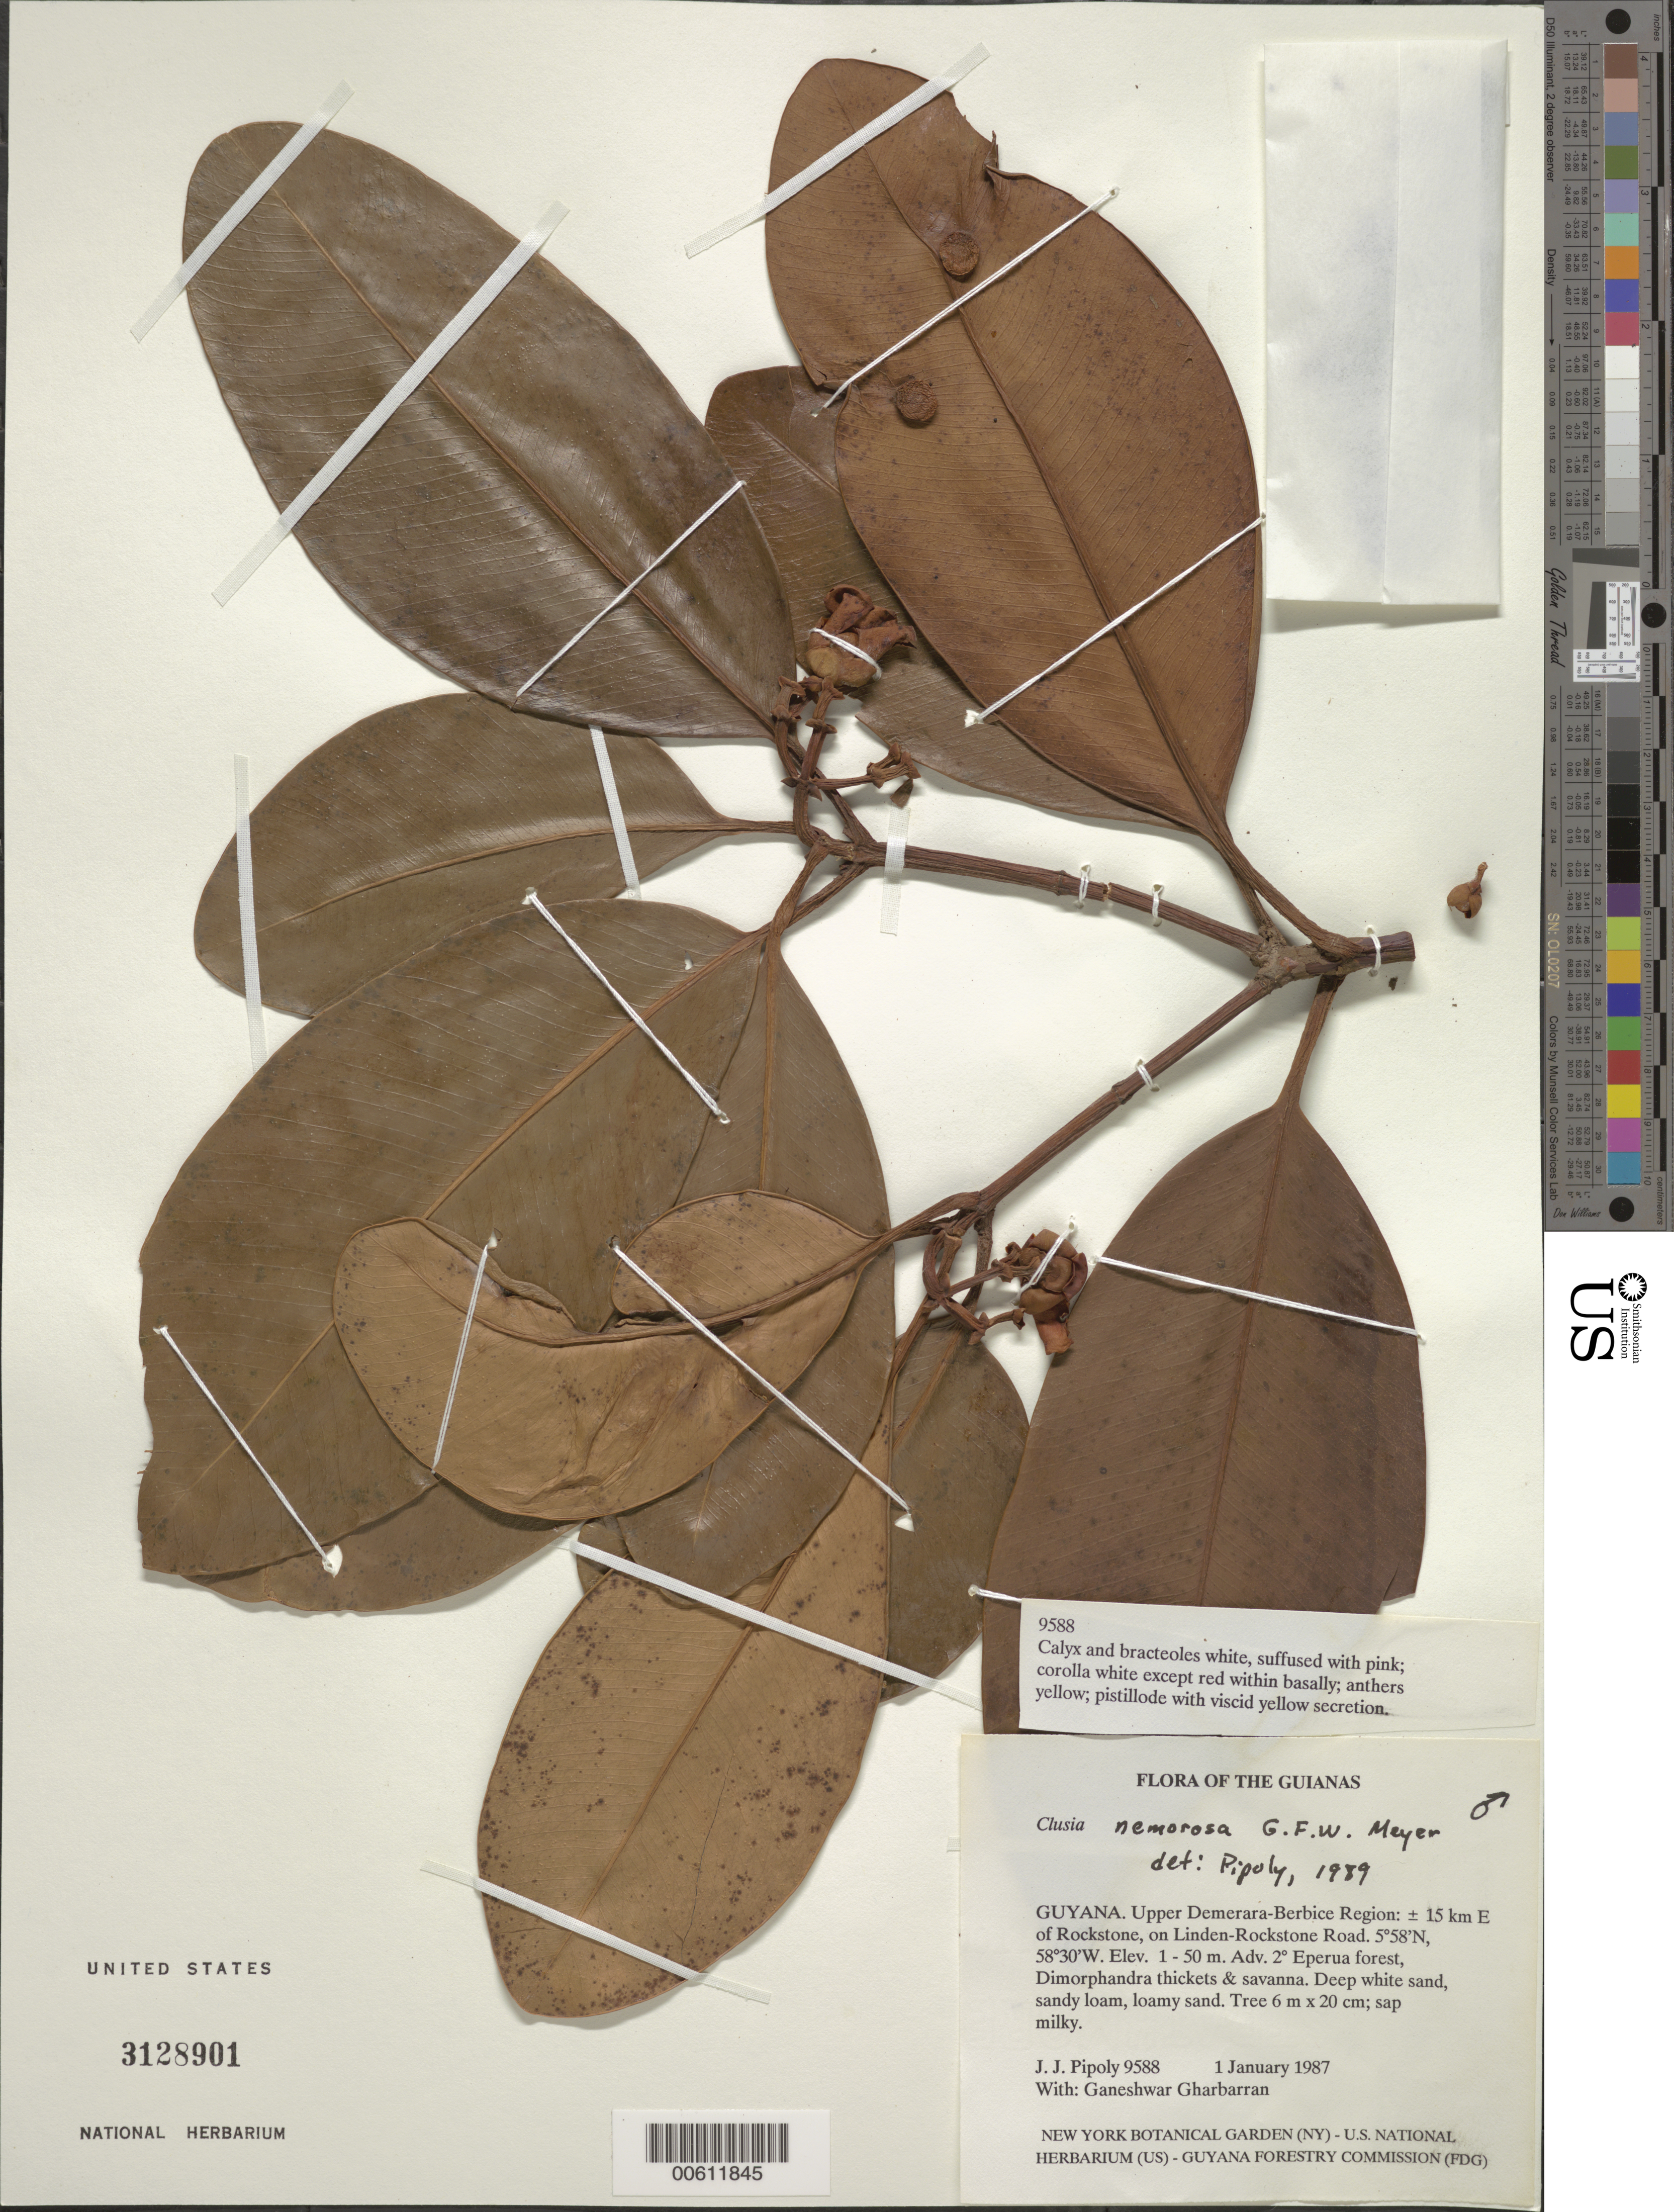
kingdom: Plantae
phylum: Tracheophyta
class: Magnoliopsida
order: Malpighiales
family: Clusiaceae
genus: Clusia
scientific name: Clusia nemorosa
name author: G. Mey.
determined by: Pipoly, J. J., III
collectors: J. J. Pipoly & G. Gharbarran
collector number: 9588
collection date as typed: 11 January 1987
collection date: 1987-01-11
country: Guyana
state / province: U. Demerara-Berbice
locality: ±15 km E of Rockstone, on Linden-Rockstone Road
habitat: Adv. secondary Eperua forest, Dimorphandra thickets & savanna. Deep white sand, sandy loam, loamy sand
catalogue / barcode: US 3128901